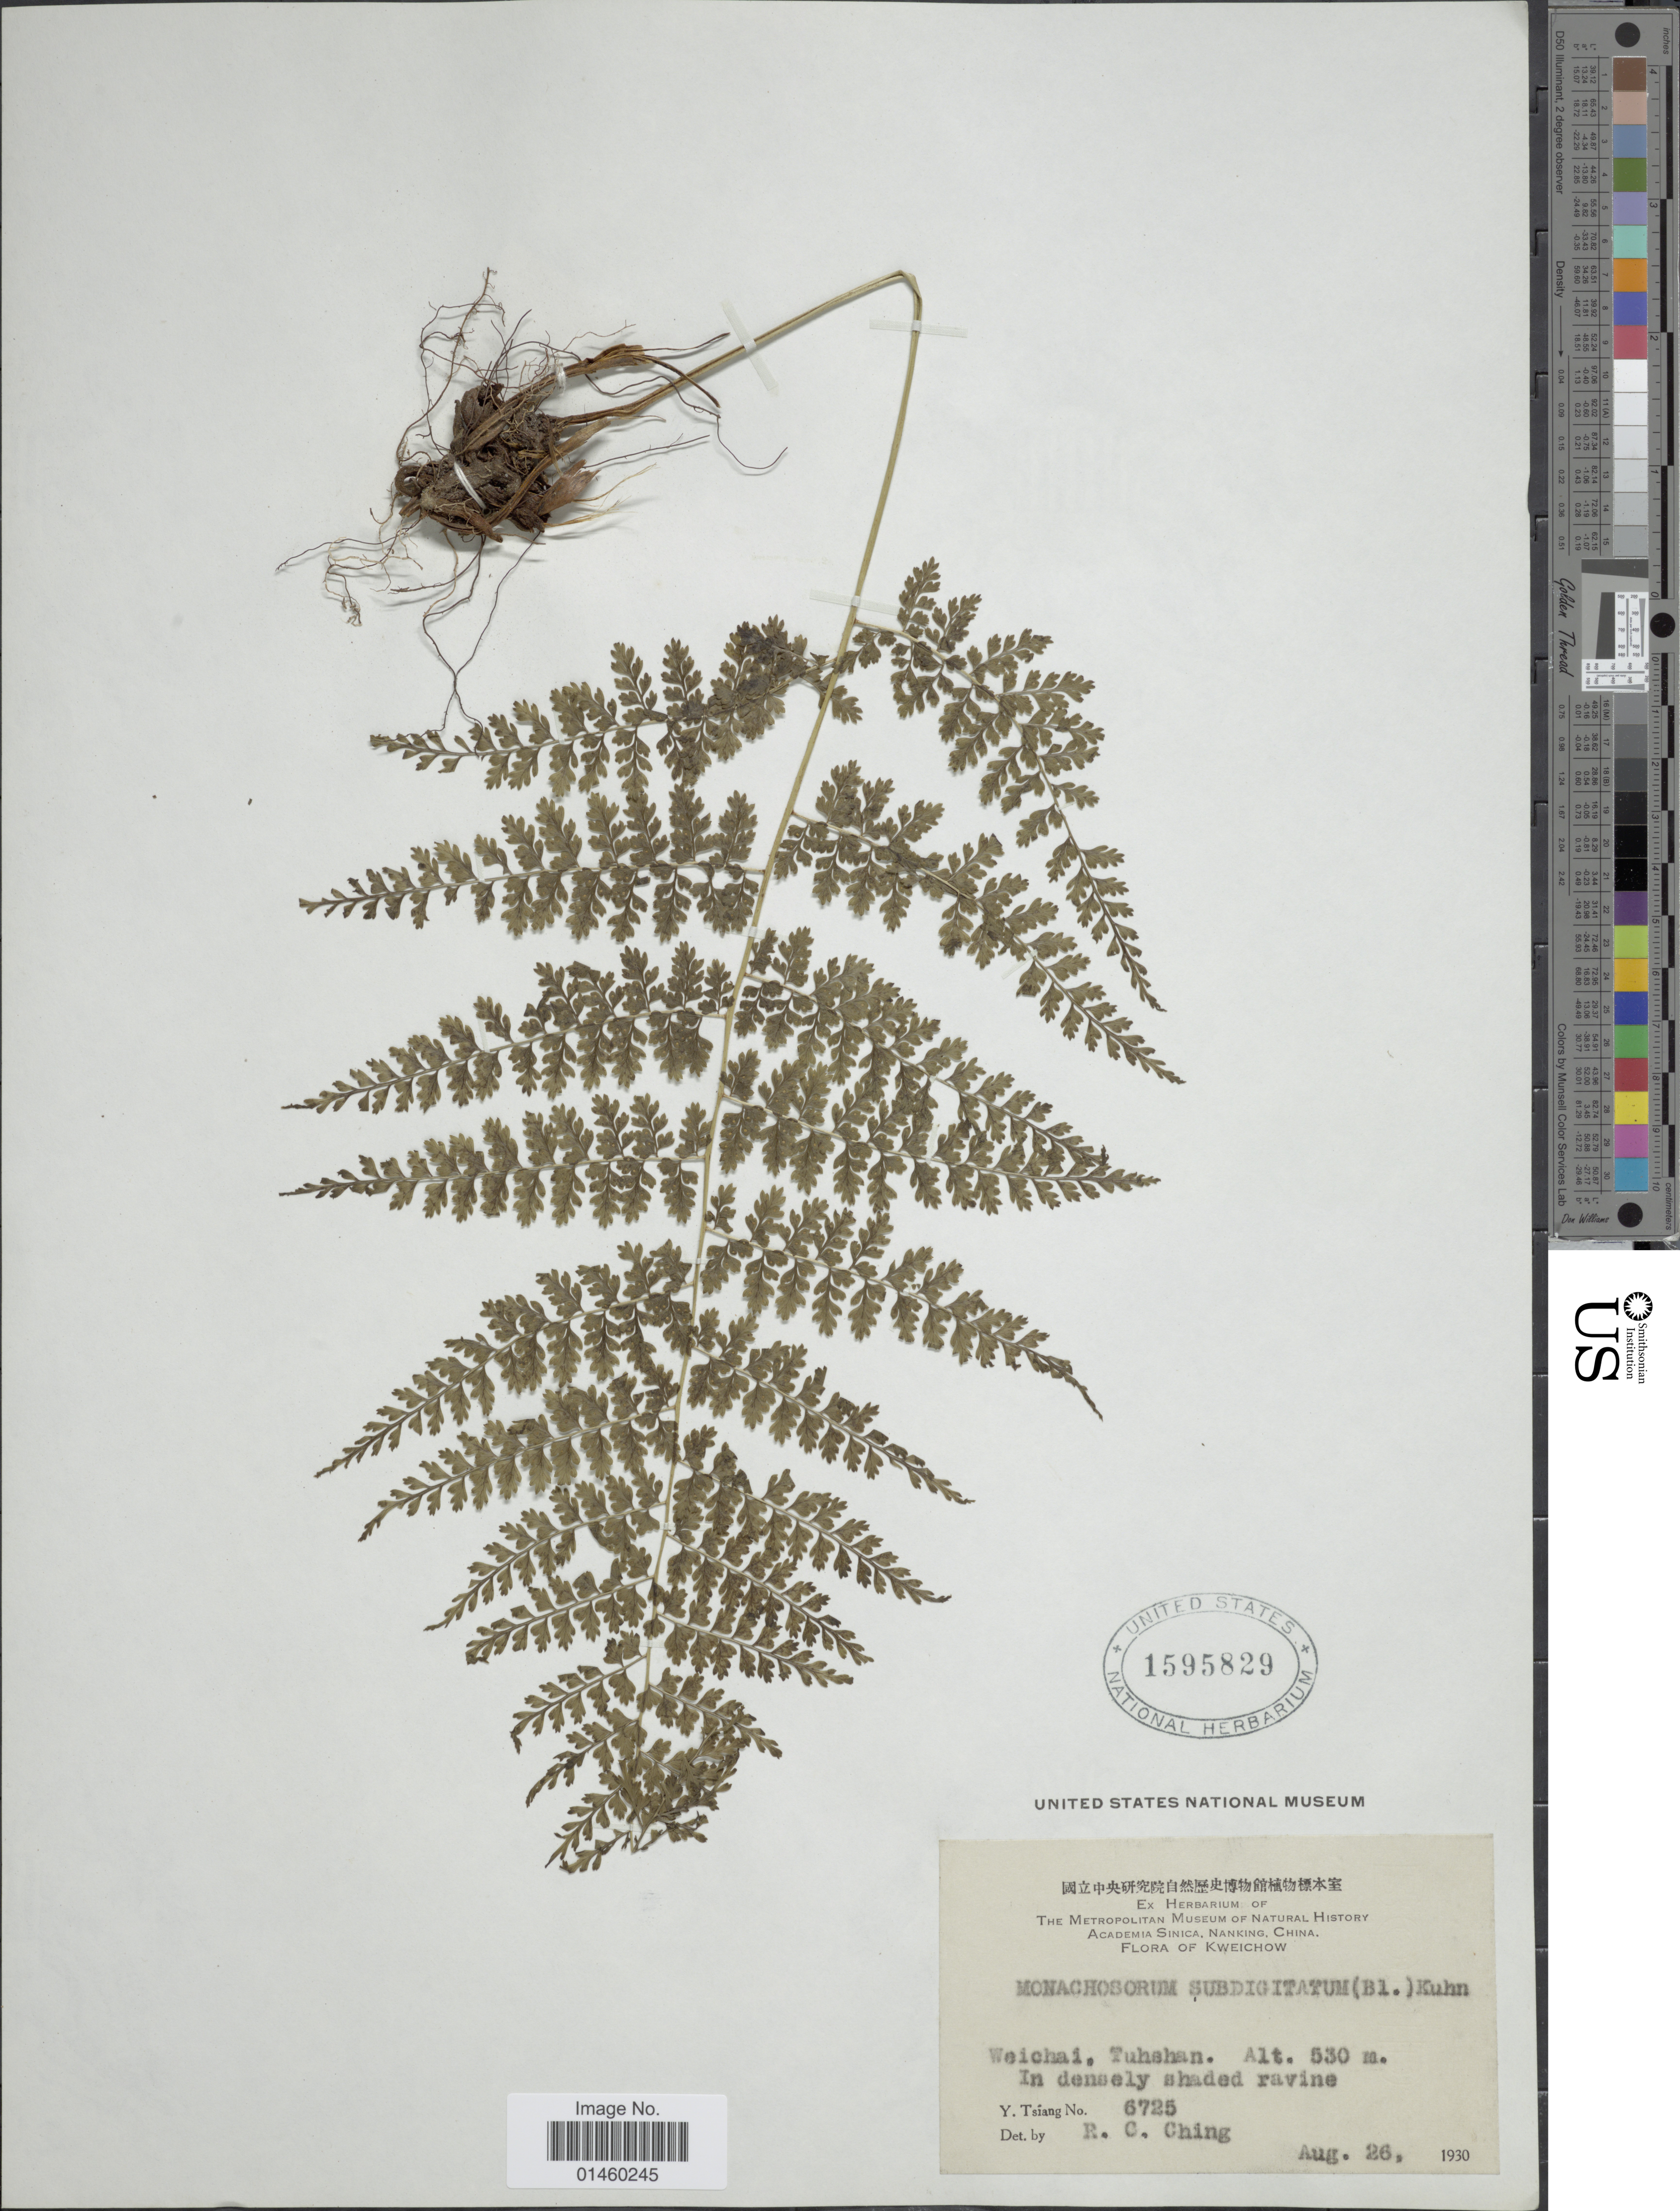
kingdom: Plantae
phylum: Tracheophyta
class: Polypodiopsida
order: Polypodiales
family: Dennstaedtiaceae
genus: Monachosorum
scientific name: Monachosorum subdigitatum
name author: (Blume) Kuhn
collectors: Y. Tsiang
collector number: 6725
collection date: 1930-08-26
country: China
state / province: Guizhou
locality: Kweichow. Weichai, Tuhshan.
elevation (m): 530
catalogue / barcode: US 1595829